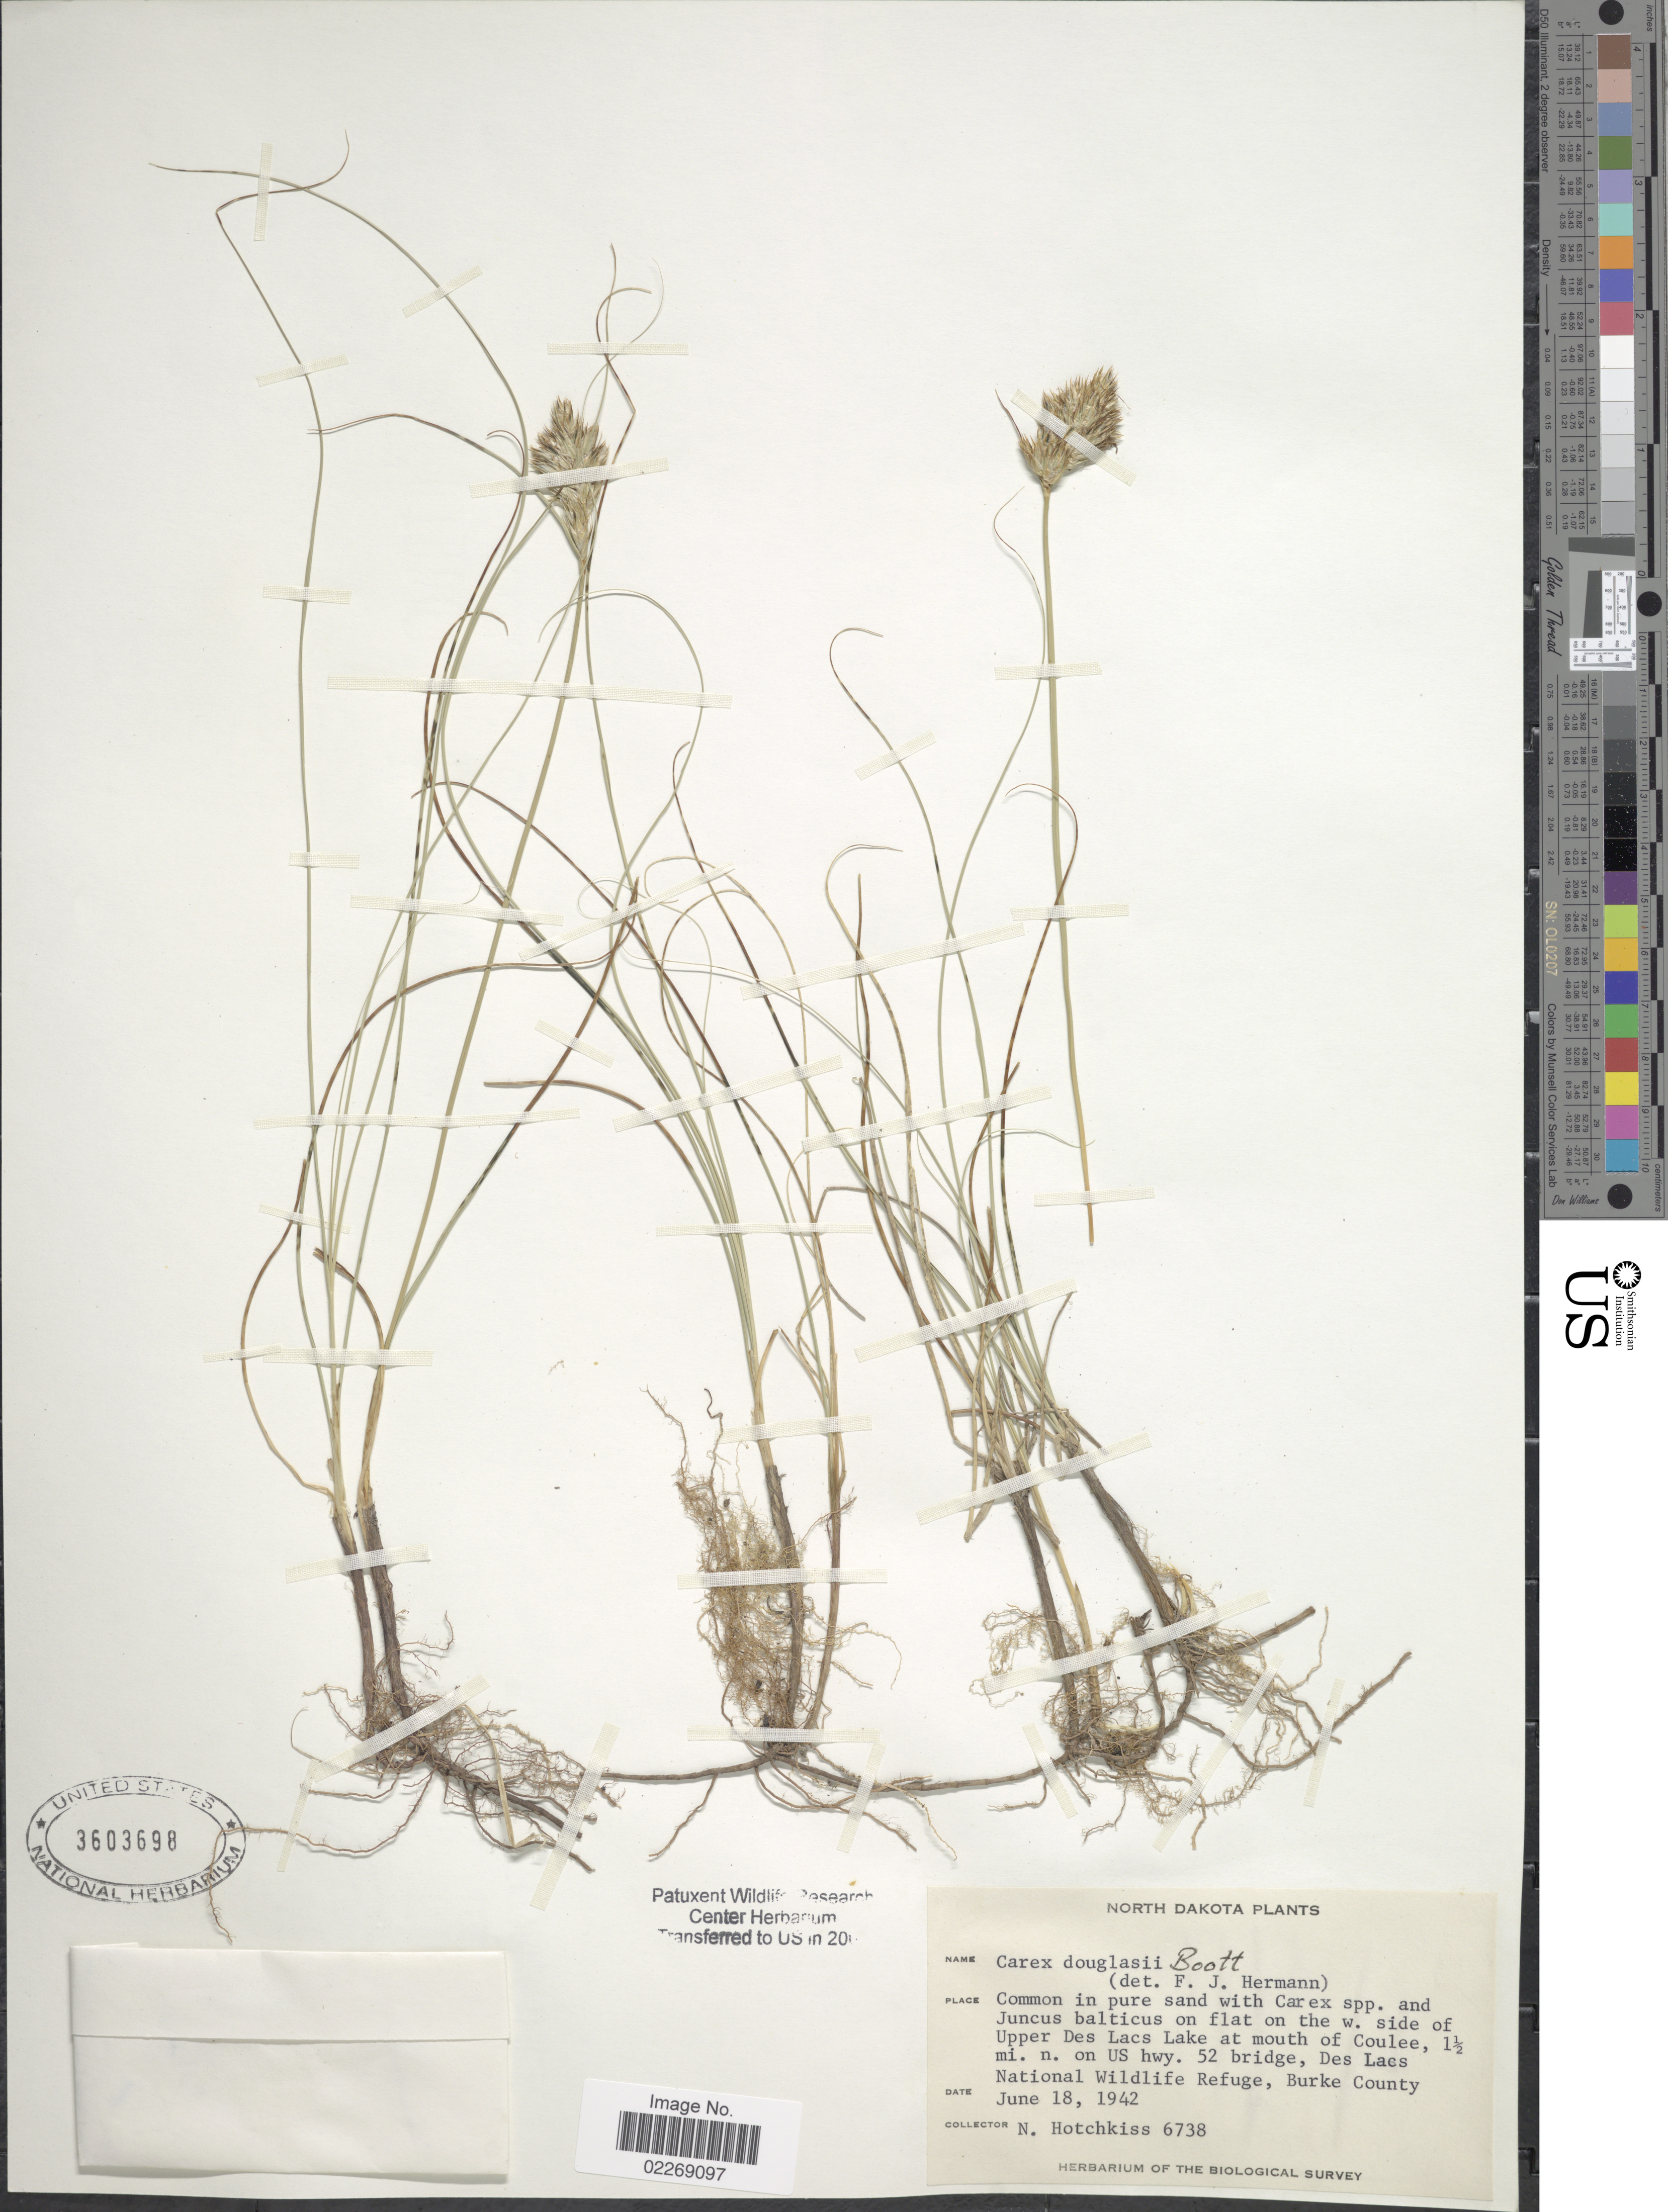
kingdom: Plantae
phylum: Tracheophyta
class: Liliopsida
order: Poales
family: Cyperaceae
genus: Carex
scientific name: Carex douglasii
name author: Boott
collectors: N. Hotchkiss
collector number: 6738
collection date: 1942-06-18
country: United States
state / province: North Dakota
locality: W. side of Upper Des Lacs at mouth of Coulee, 1½ mi. n. on US hwy. 52 bridge, Des Lacs National Wildlife Refuge, Burke County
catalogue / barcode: US 3603698